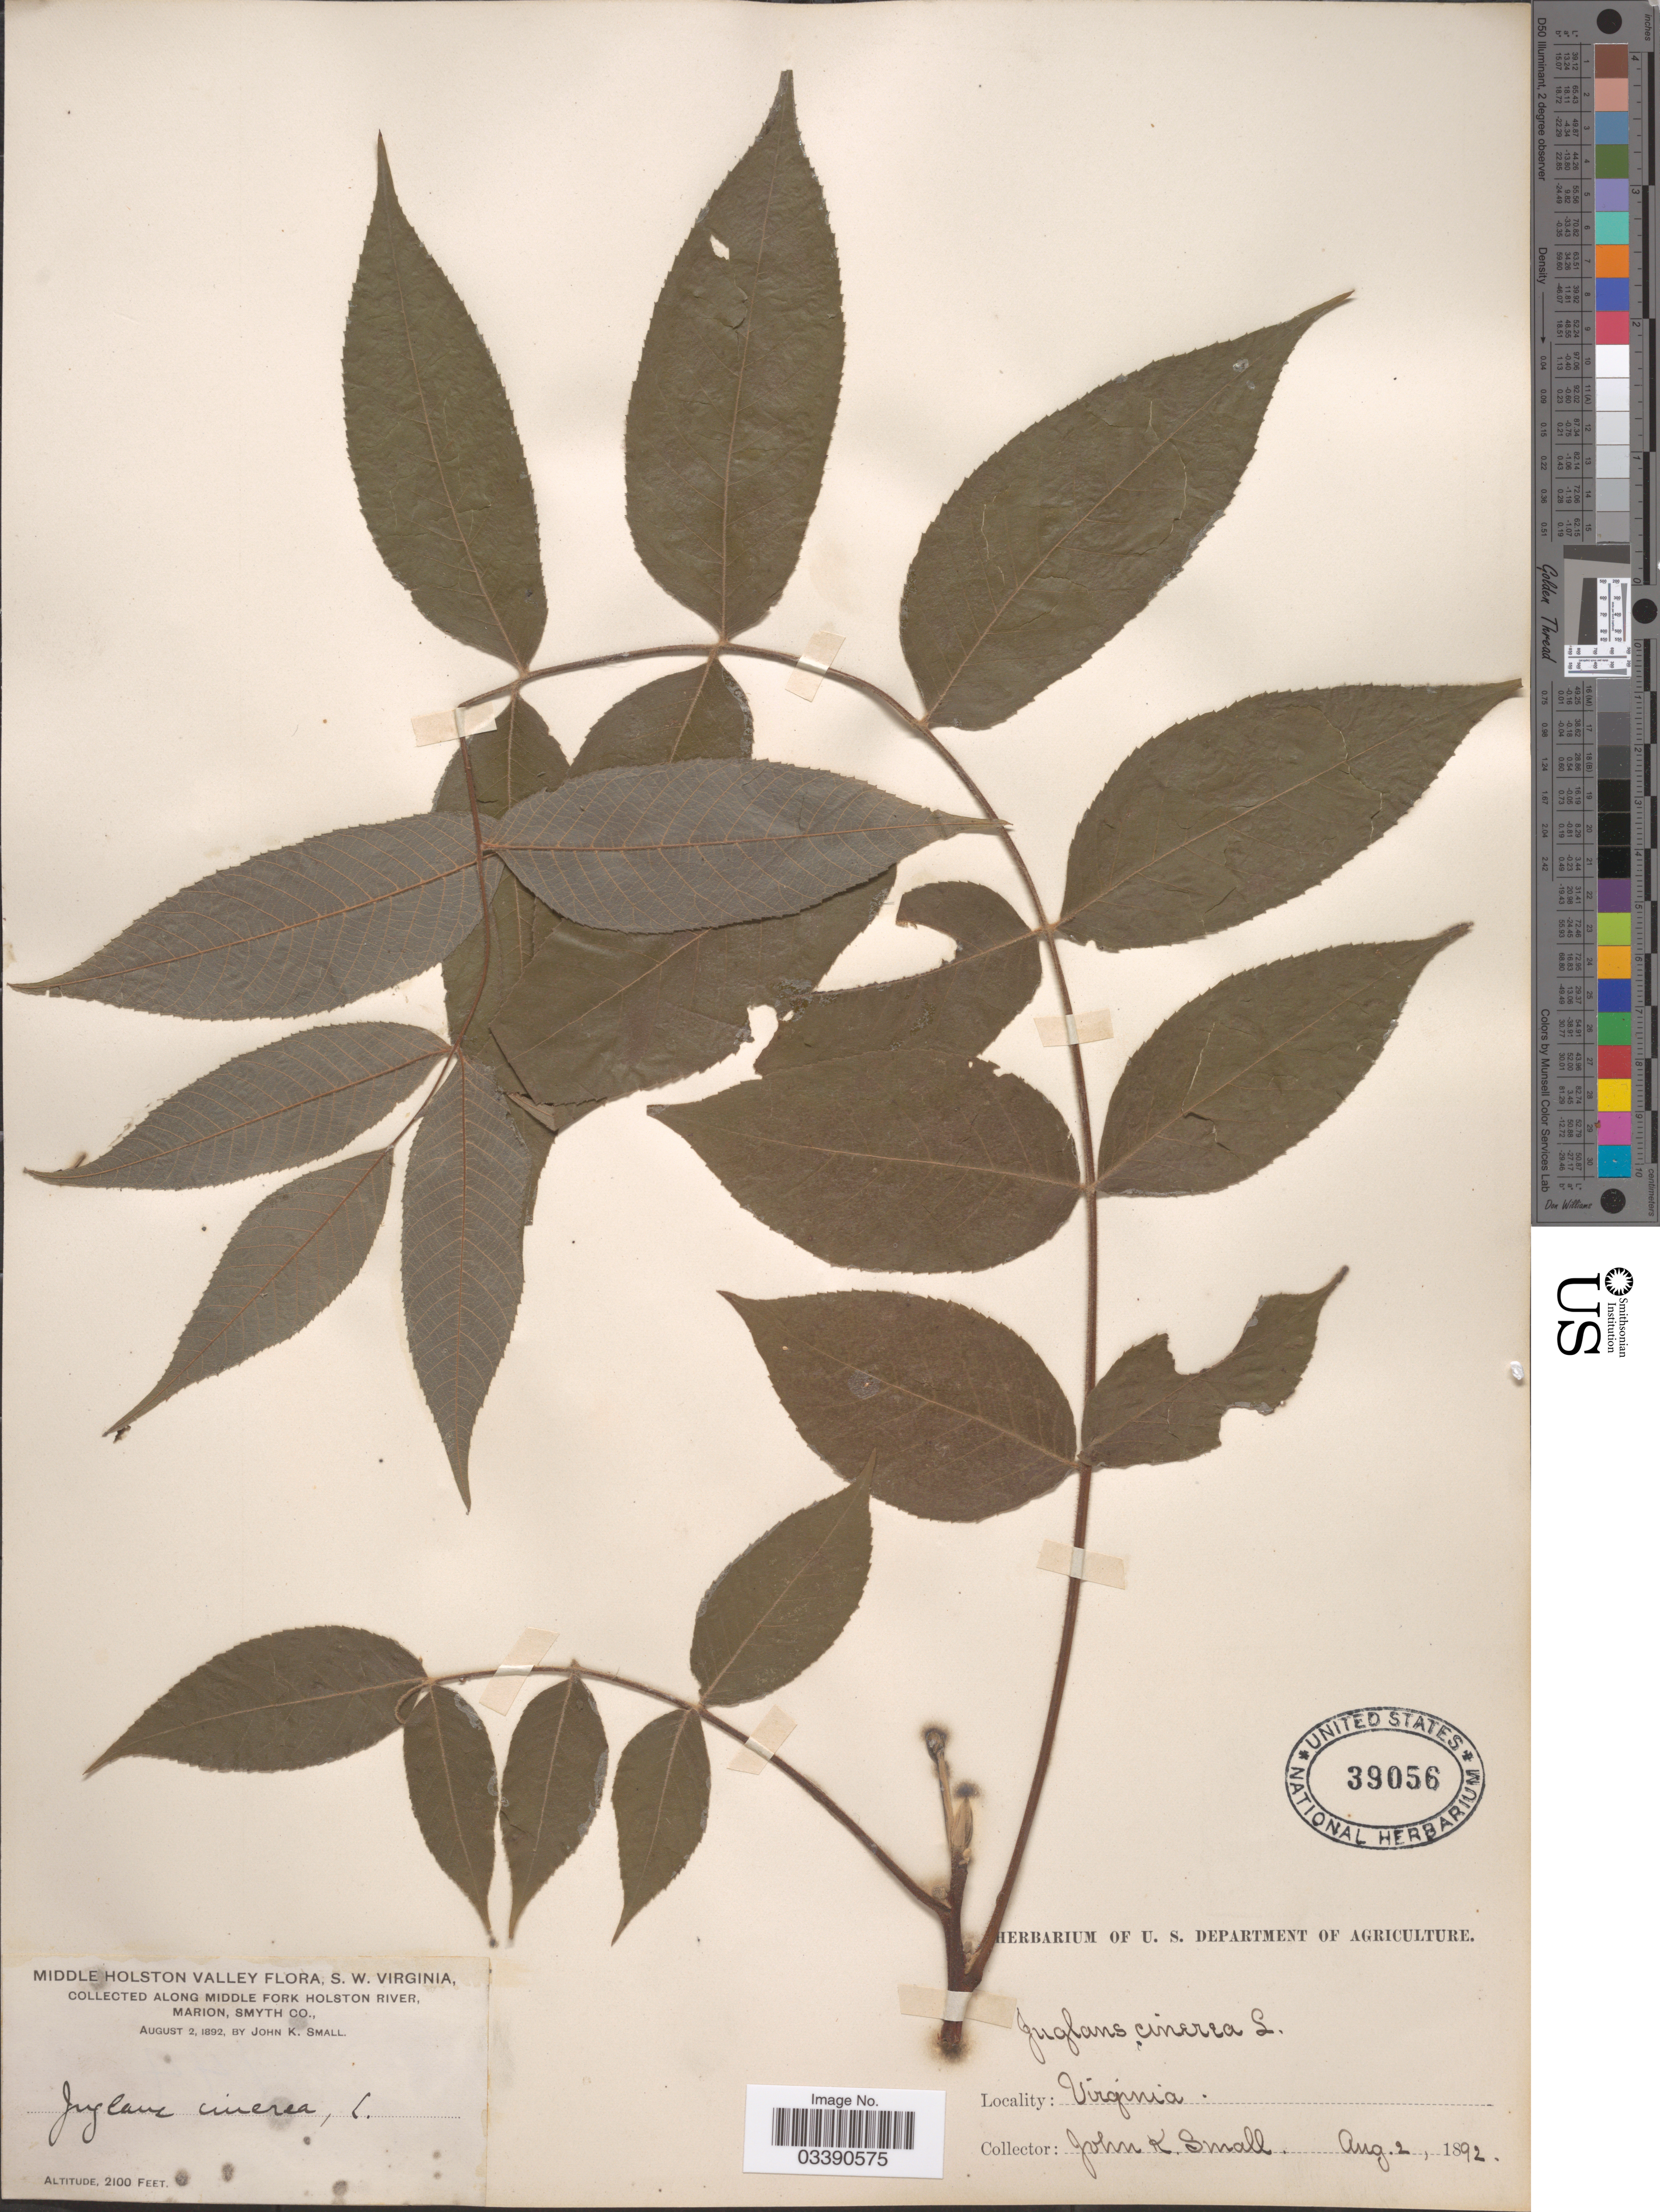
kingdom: Plantae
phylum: Tracheophyta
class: Magnoliopsida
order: Fagales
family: Juglandaceae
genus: Juglans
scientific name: Juglans cinerea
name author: L.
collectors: J. K. Small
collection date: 1892-08-02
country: United States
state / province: Virginia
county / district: Smyth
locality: Middle Holston Valley. S. W. Virginia. Along Middle Fork Holston River, Marion, Smyth Co.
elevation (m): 640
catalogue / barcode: US 39056